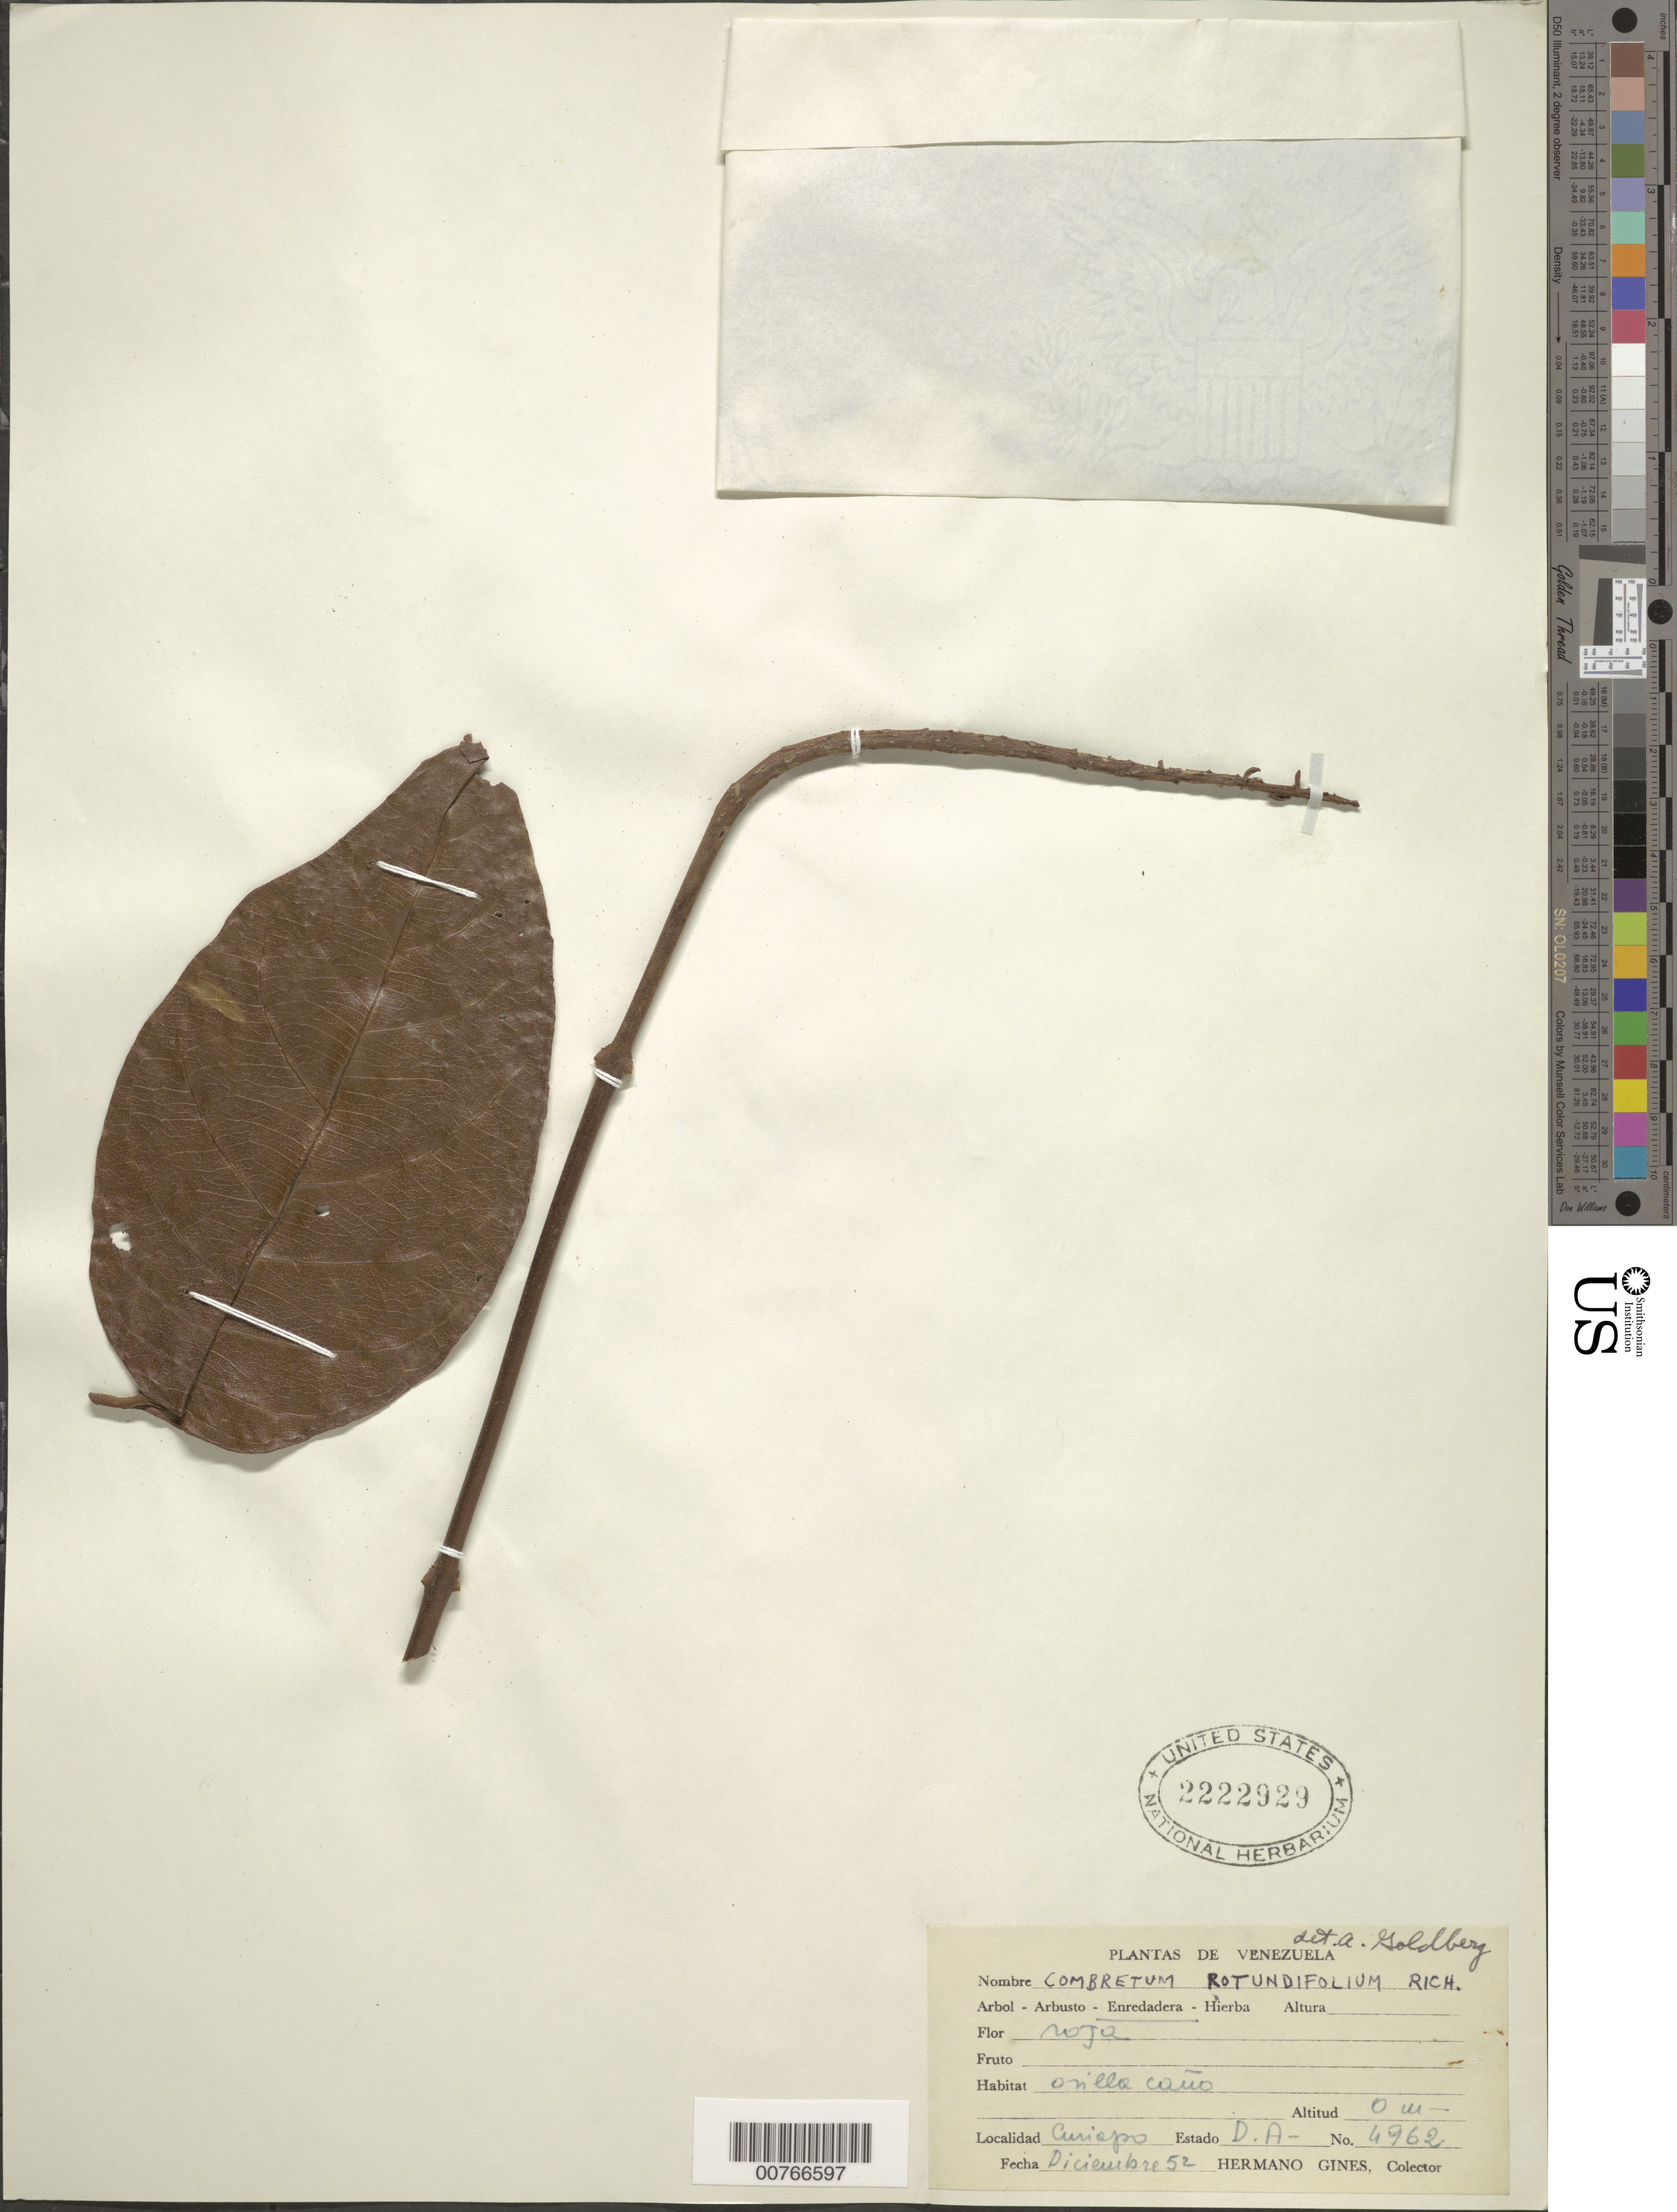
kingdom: Plantae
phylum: Tracheophyta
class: Magnoliopsida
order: Myrtales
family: Combretaceae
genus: Combretum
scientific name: Combretum rotundifolium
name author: Rich.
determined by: Goldberg, Aaron, (US), NMNH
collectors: H. Gines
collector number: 4962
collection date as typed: Dec-52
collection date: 1952-12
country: Venezuela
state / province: Delta Amacuro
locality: Curiapo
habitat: Orilla caño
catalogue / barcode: US 2222929